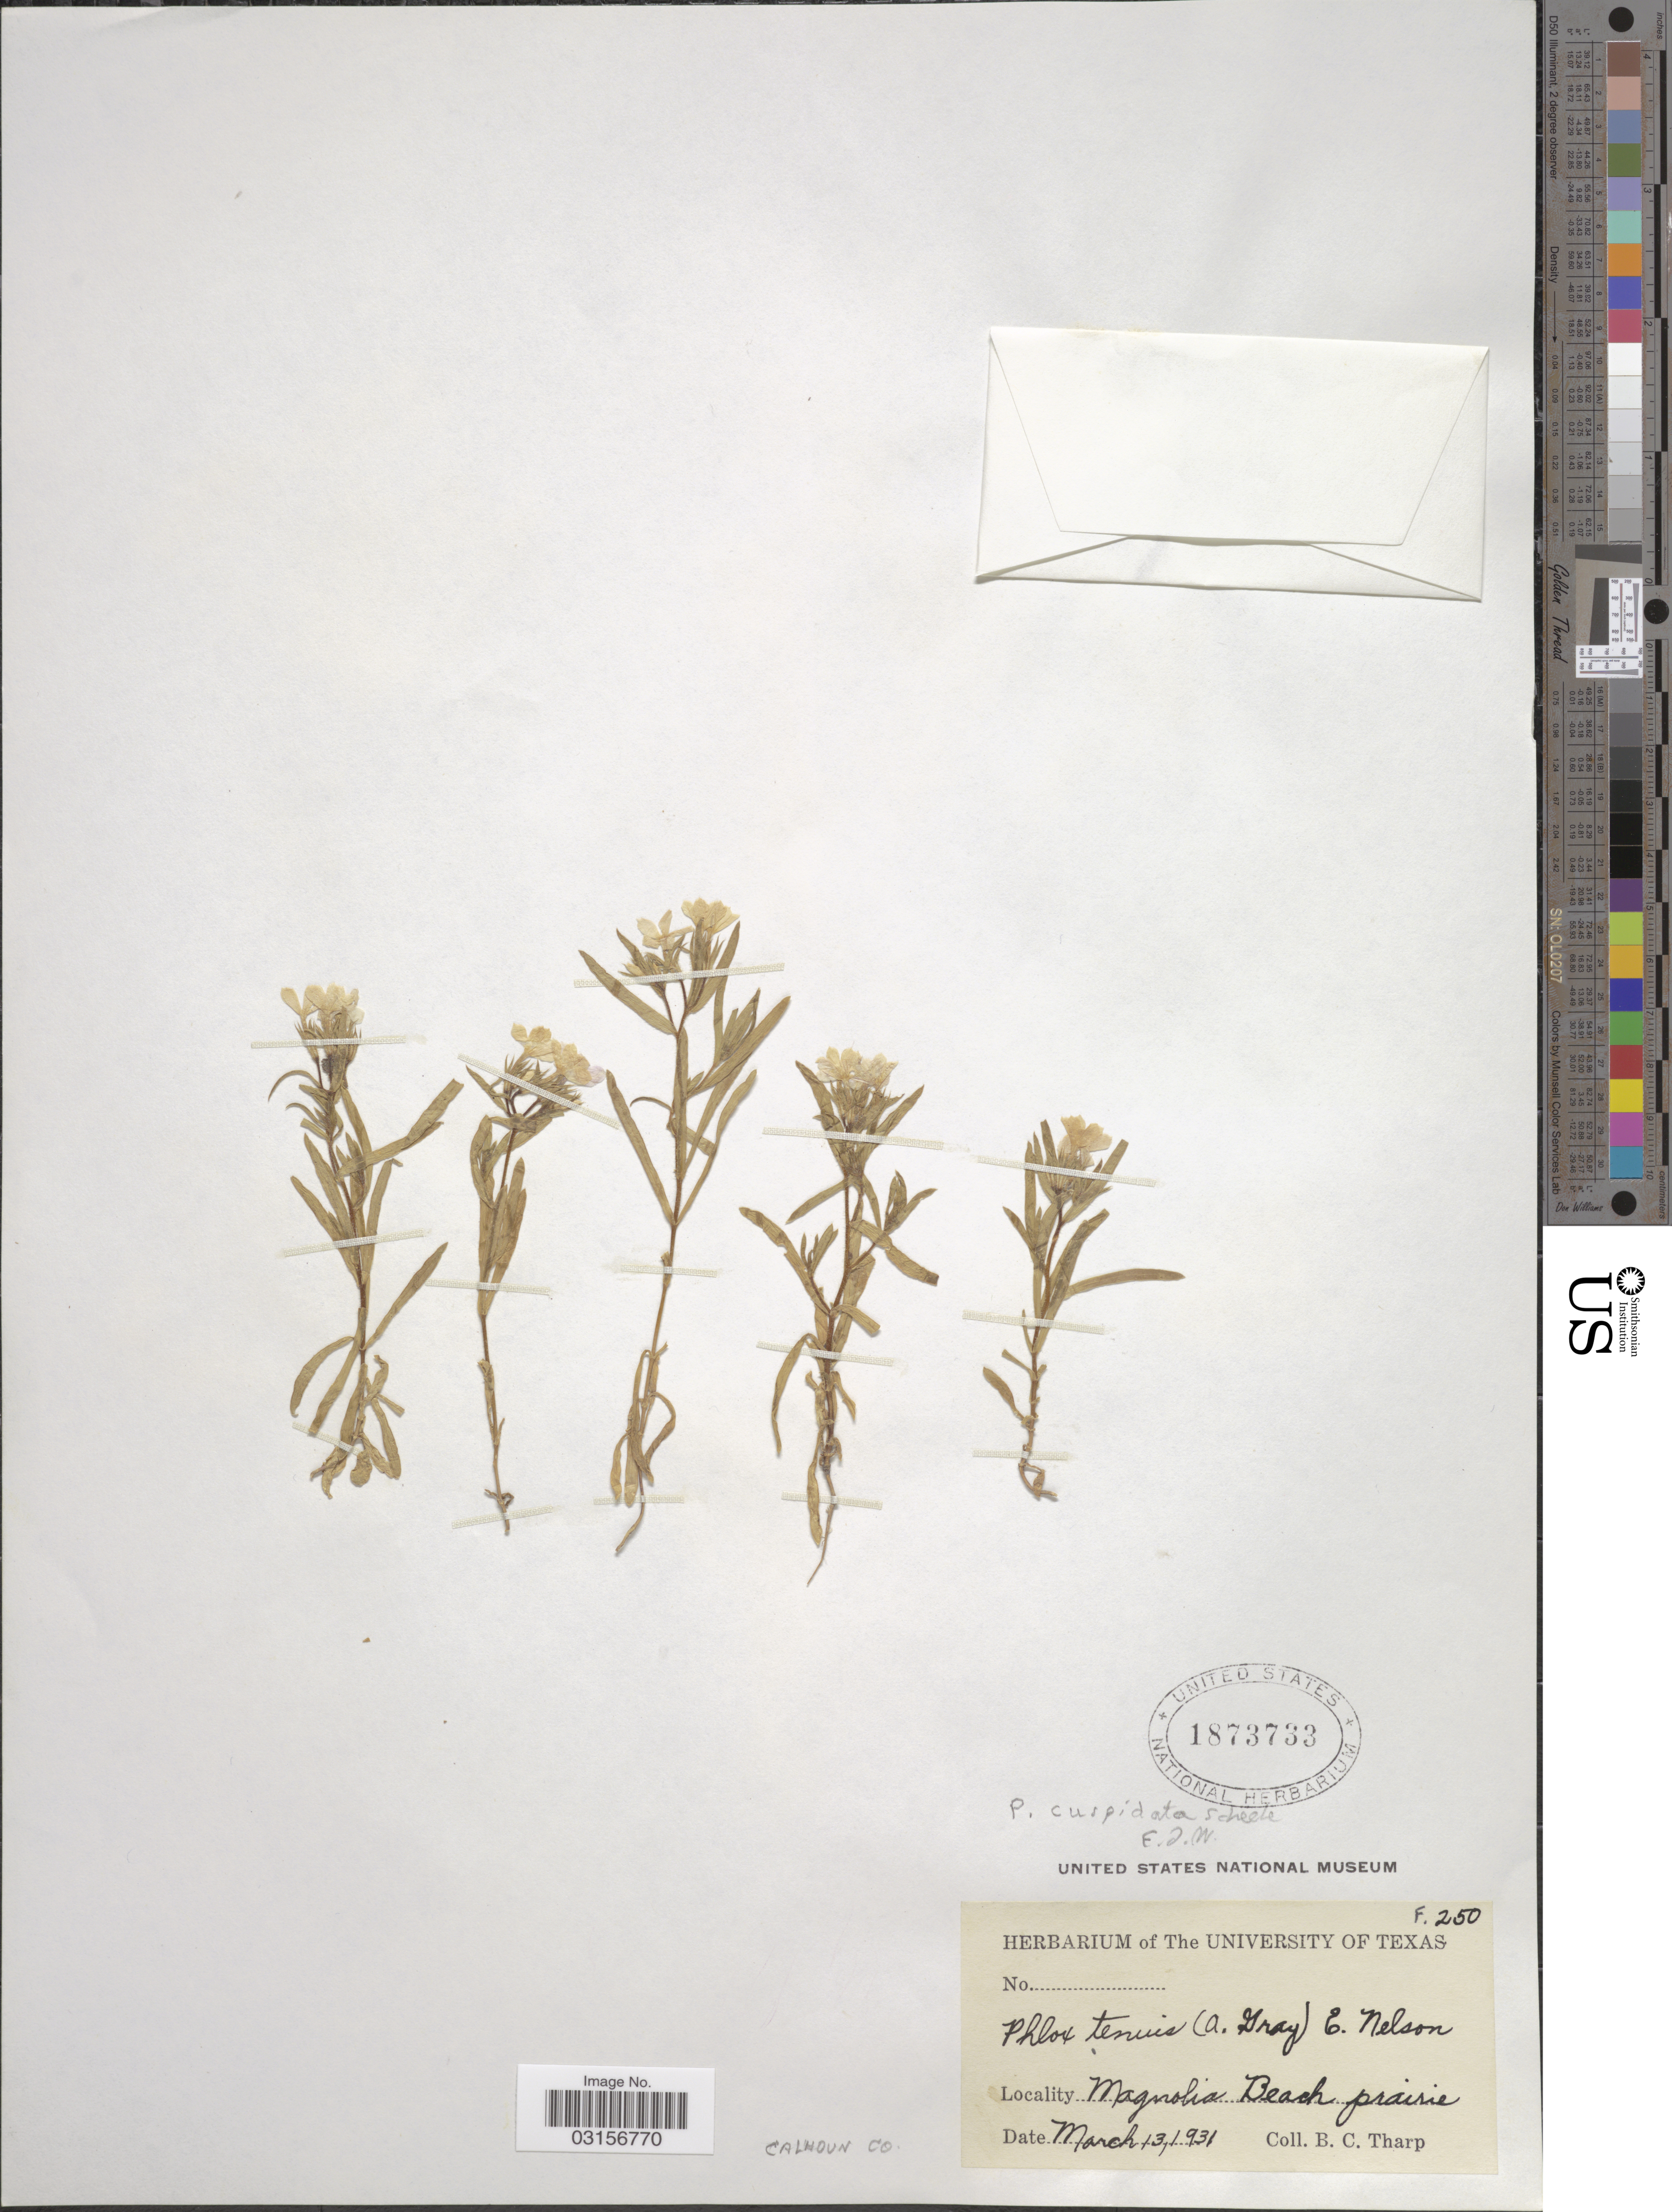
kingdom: Plantae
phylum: Tracheophyta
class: Magnoliopsida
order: Ericales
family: Polemoniaceae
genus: Phlox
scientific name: Phlox cuspidata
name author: Scheele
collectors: B. C. Tharp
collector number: F. 250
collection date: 1931-03-13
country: United States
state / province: Texas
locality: Magnolia Beach prairie, Calhoun Co.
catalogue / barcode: US 1873733